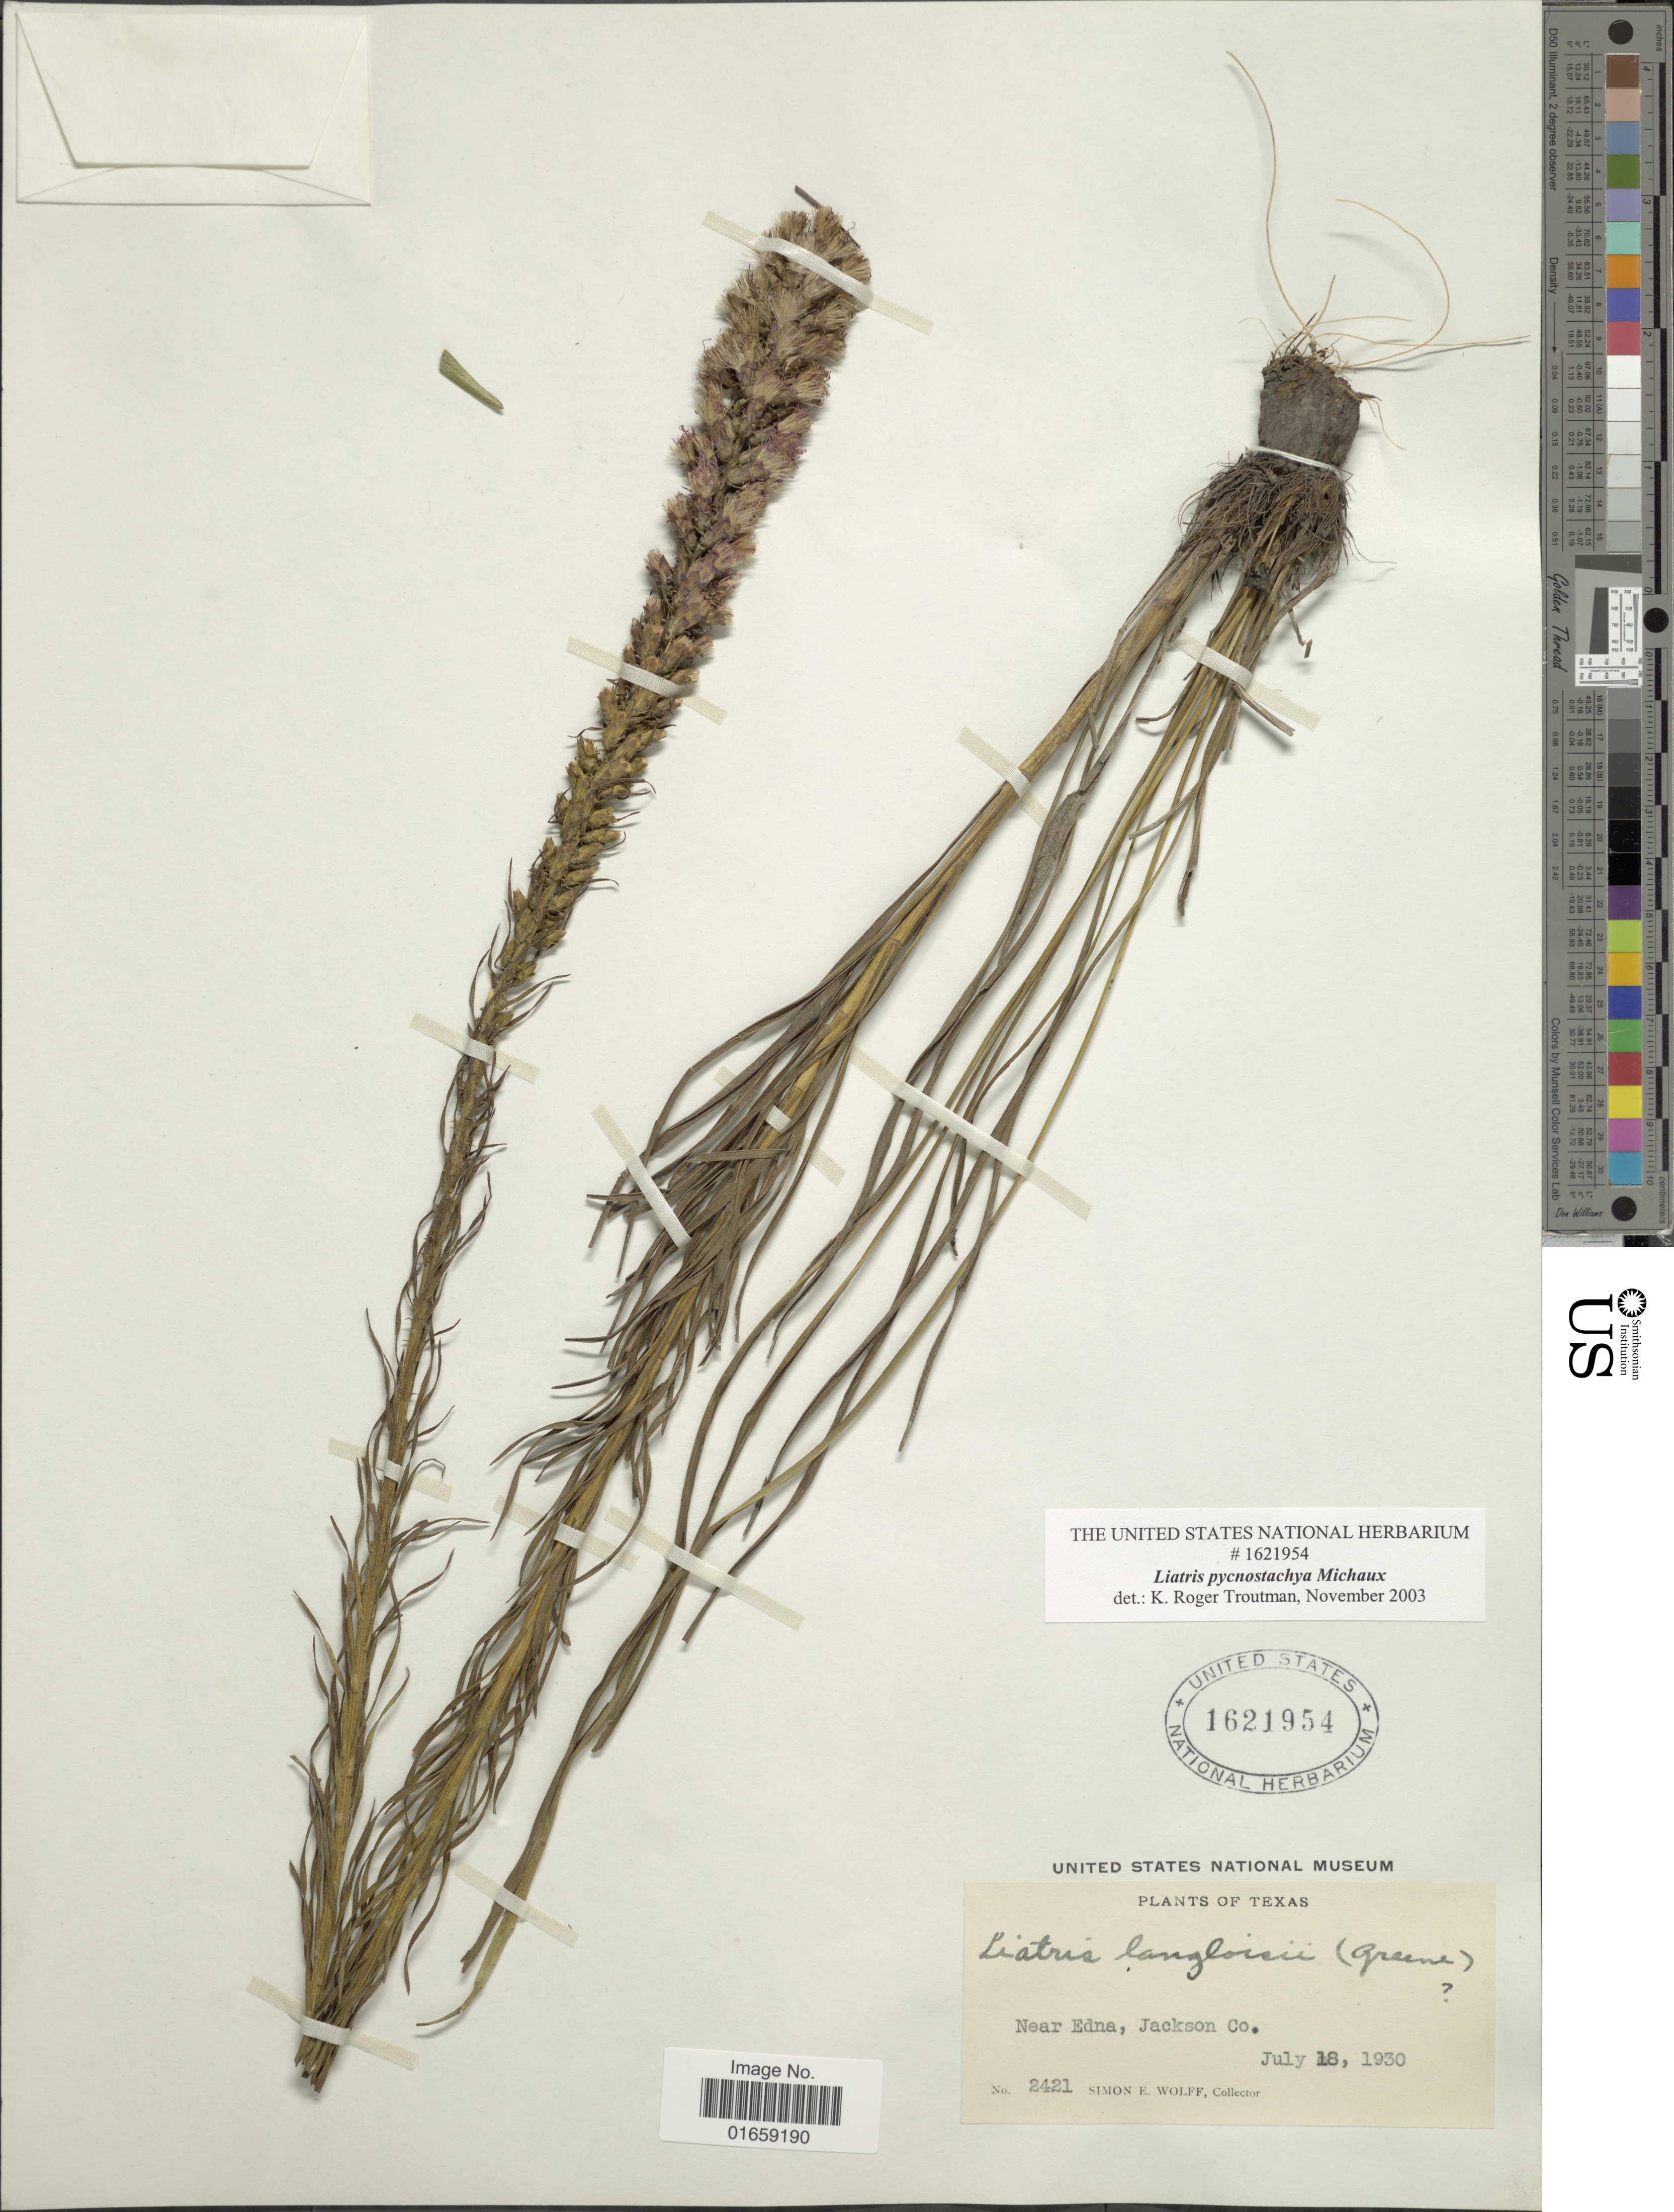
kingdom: Plantae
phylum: Tracheophyta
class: Magnoliopsida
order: Asterales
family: Asteraceae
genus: Liatris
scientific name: Liatris pycnostachya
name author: Michx.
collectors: S. E. Wolff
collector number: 2421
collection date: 1930-07-18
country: United States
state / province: Texas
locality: Near Edna, Jackson Co.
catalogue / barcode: US 1621954